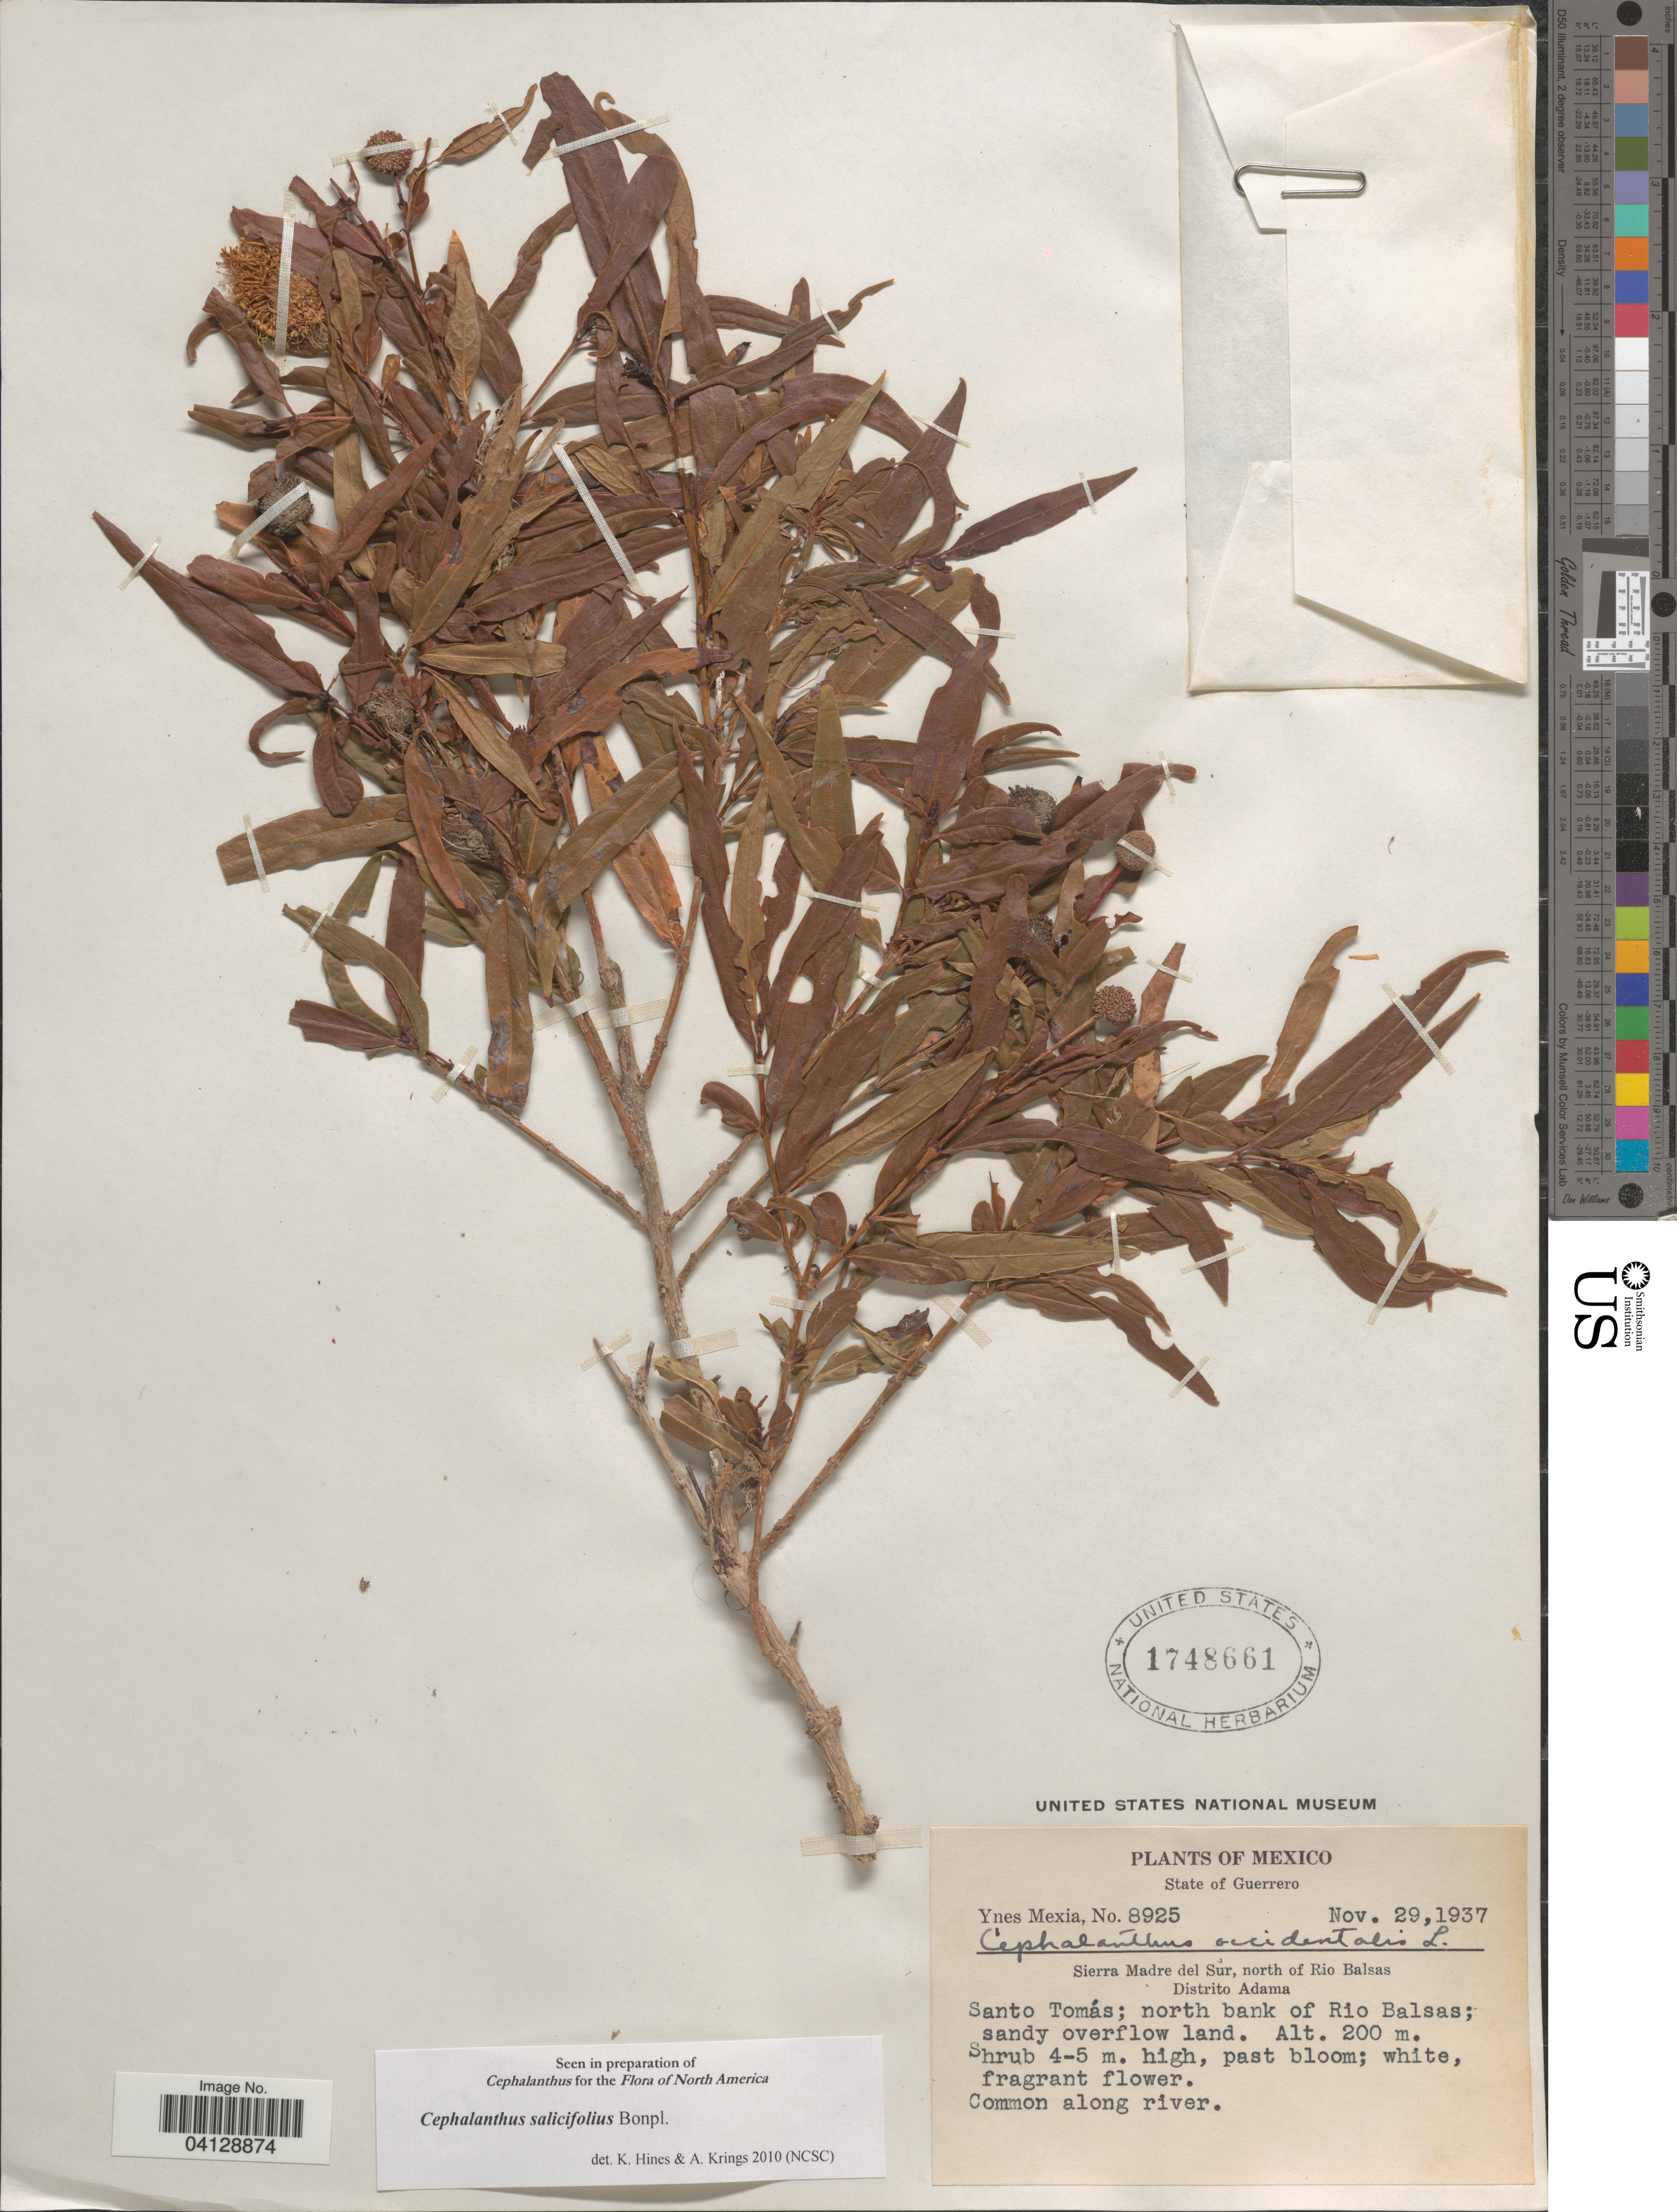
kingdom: Plantae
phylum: Tracheophyta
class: Magnoliopsida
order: Gentianales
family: Rubiaceae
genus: Cephalanthus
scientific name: Cephalanthus salicifolius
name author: Bonpl.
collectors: Y. Mexia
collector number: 8925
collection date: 1937-11-29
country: Mexico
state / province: Guerrero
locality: Sierra Madre del Sur, north of Rio Balsas. Distrito Adama. Santo Tomás; north bank of Rio Balsas.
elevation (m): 200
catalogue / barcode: US 1748661